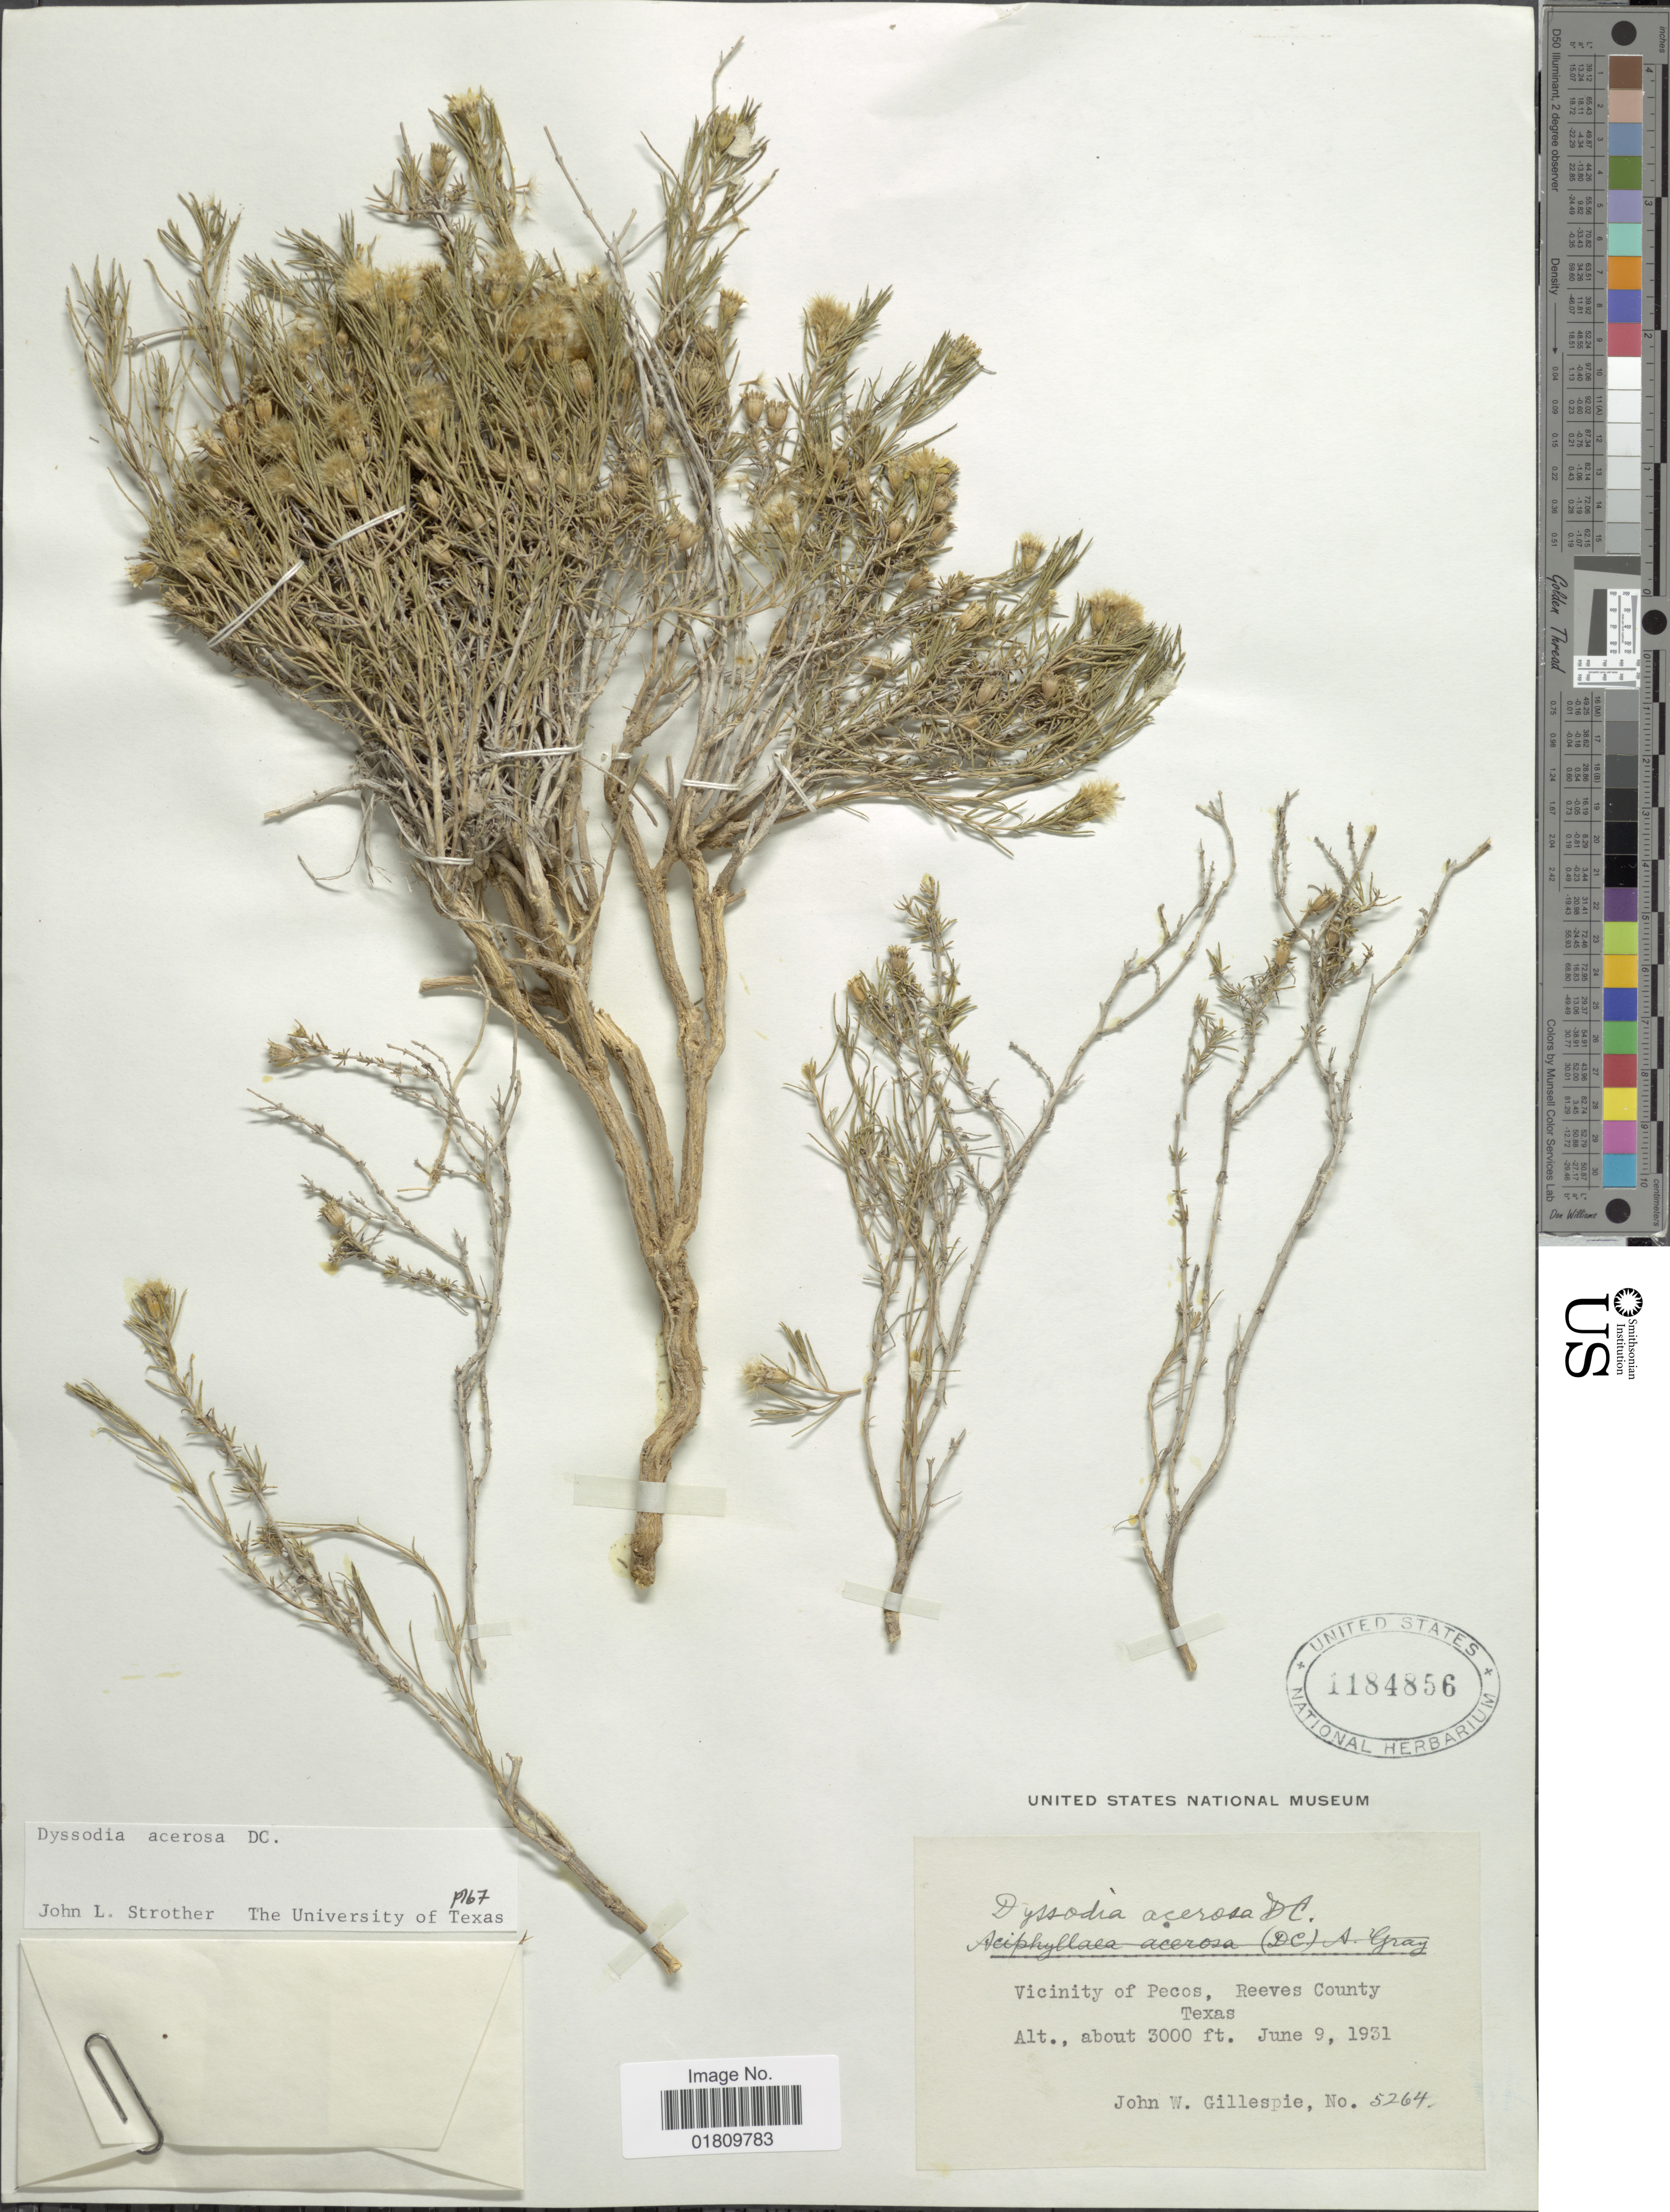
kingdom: Plantae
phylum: Tracheophyta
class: Magnoliopsida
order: Asterales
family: Asteraceae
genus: Thymophylla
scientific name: Thymophylla acerosa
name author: (DC.) Strother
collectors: J. W. Gillespie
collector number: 5264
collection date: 1931-06-09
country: United States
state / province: Texas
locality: Vicinity of Pecos, Reeves County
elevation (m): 914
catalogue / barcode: US 1184856